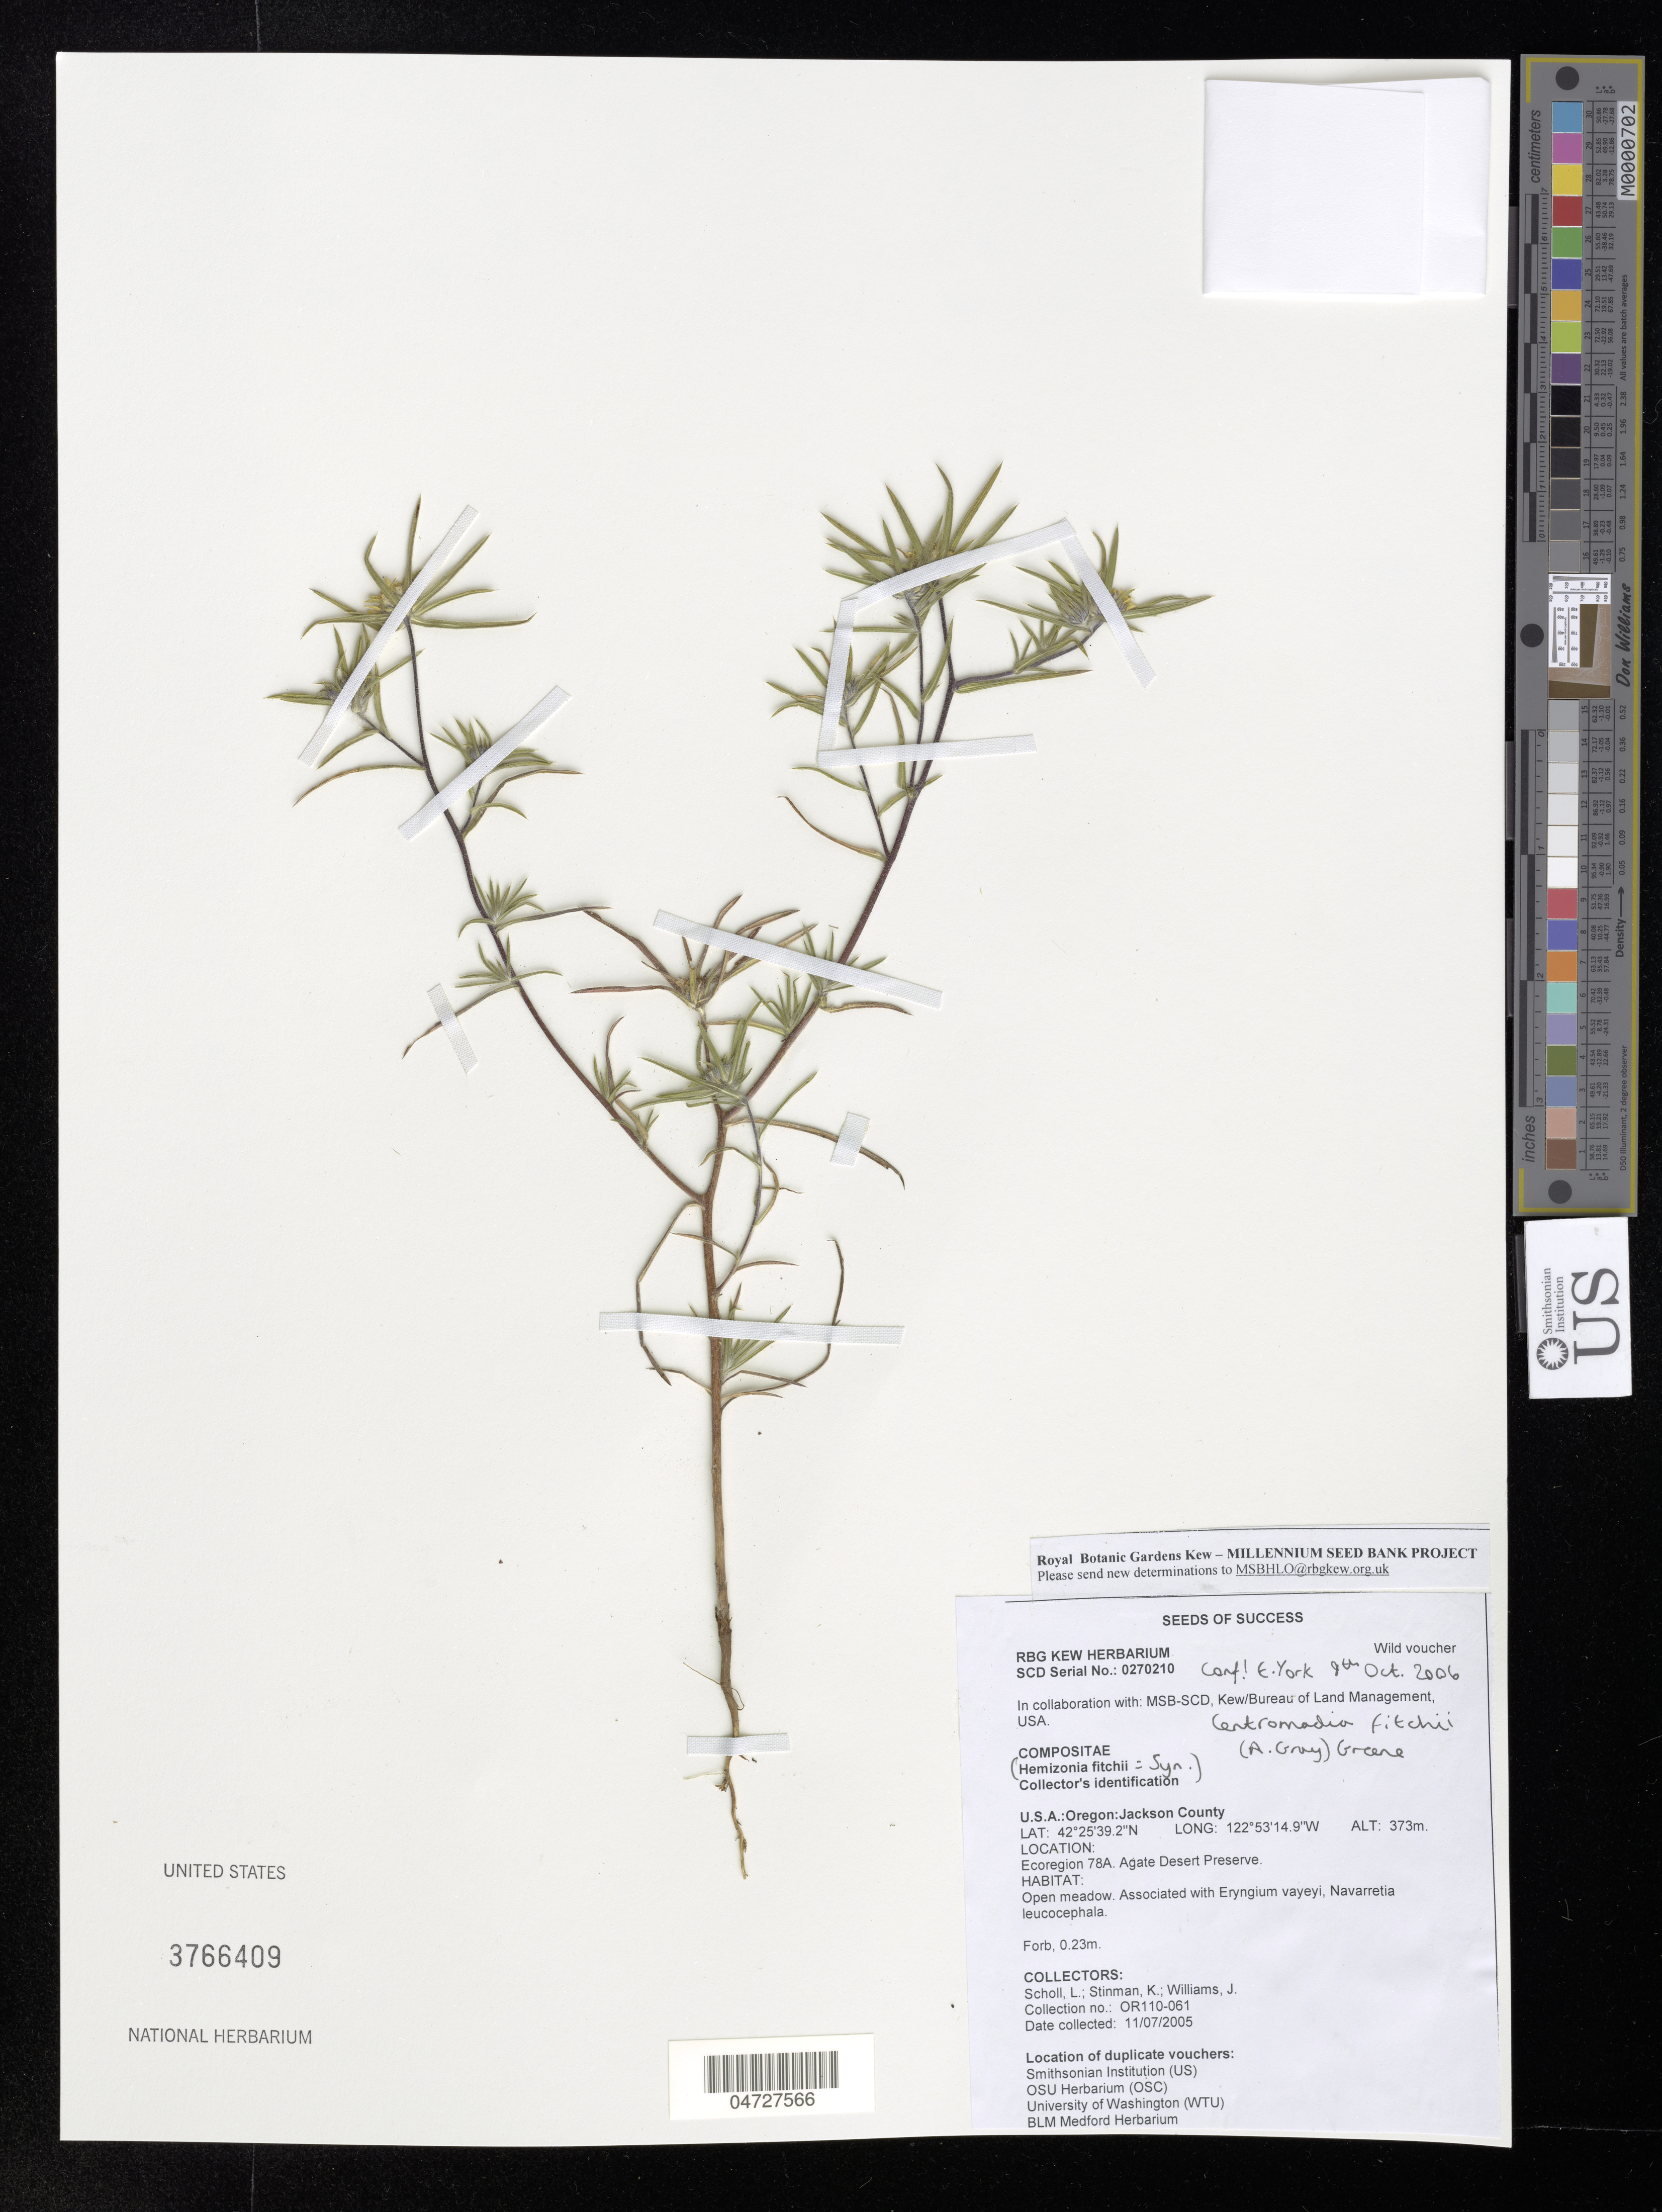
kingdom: Plantae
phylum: Tracheophyta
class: Magnoliopsida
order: Asterales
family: Asteraceae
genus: Hemizonia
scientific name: Hemizonia fitchii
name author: A. Gray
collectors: L. Scholl, K. Stinman & J. Williams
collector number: OR110-061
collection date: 2005-07-11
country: United States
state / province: Oregon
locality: Jackson County. Ecoregion 78A. Agate Desert Preserve.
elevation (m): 373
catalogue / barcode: US 3766409